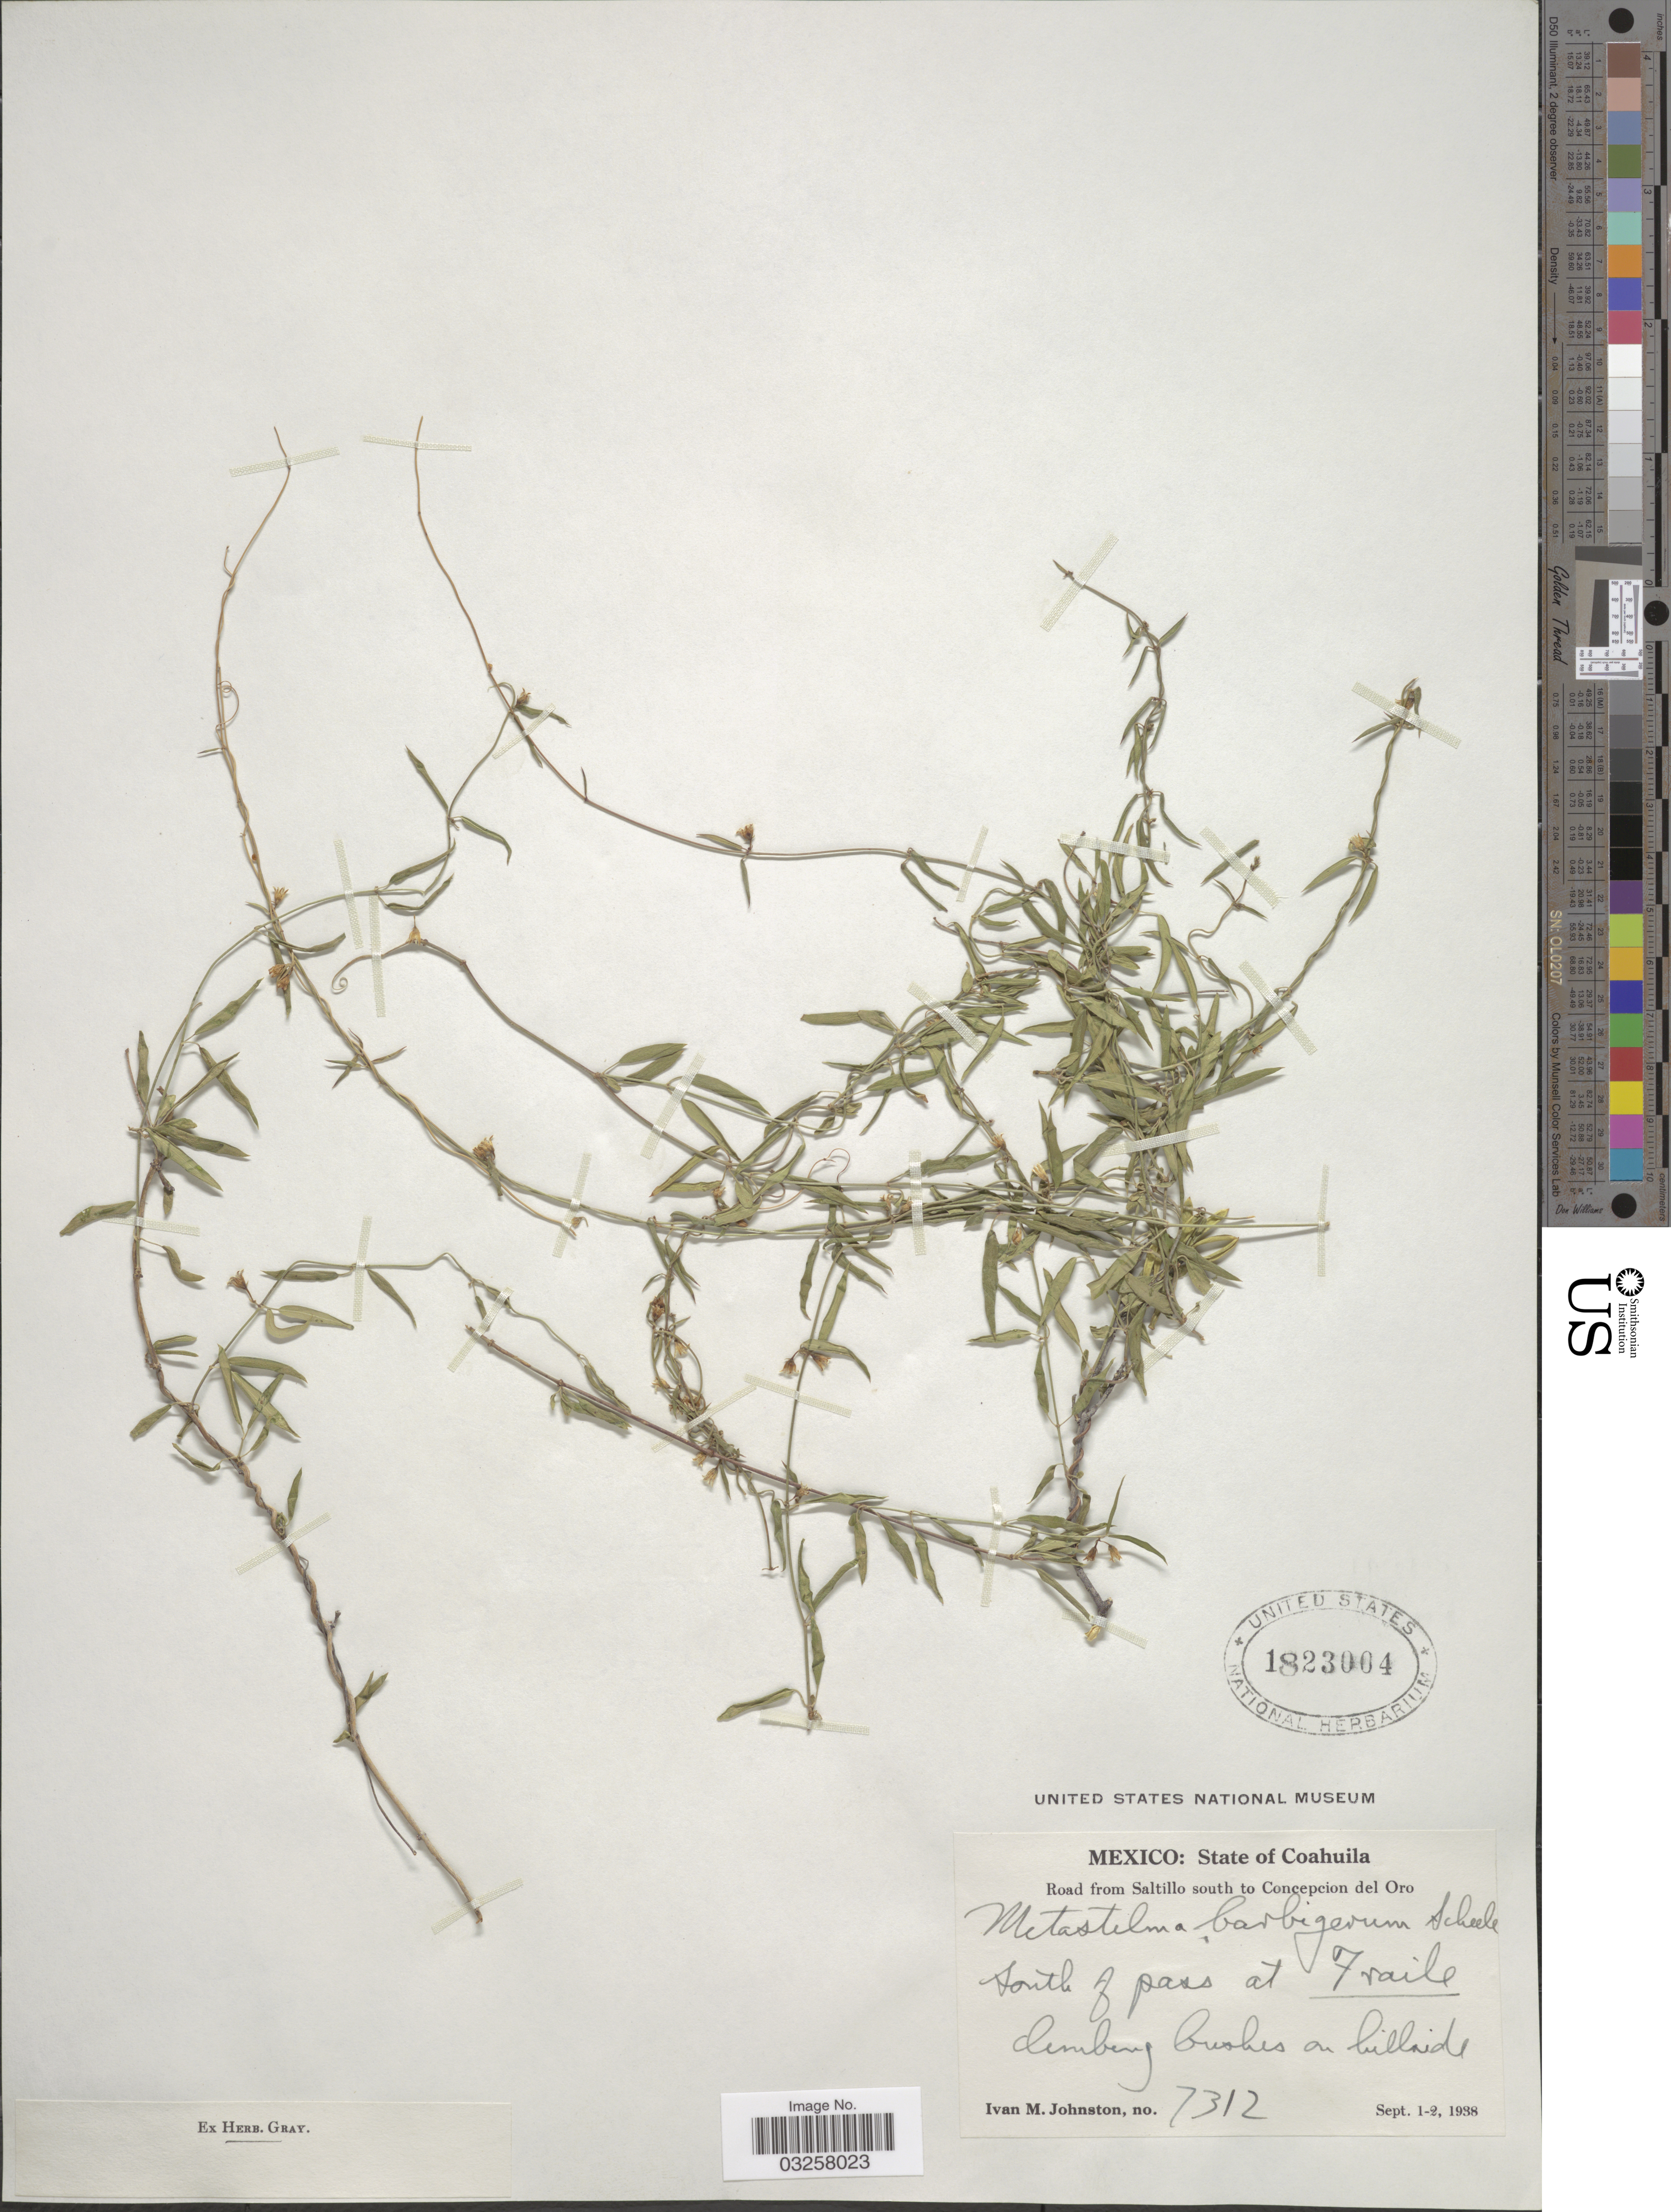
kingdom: Plantae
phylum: Tracheophyta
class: Magnoliopsida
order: Gentianales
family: Apocynaceae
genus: Metastelma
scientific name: Metastelma barbigerum subsp. barbigerum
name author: Scheele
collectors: I.M. Johnston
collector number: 7312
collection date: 1938-09-01/1938-09-02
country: Mexico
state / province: Coahuila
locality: Road from Saltillo south to Concepcion del Oro. South of pass at Fraile.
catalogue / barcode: US 1823004